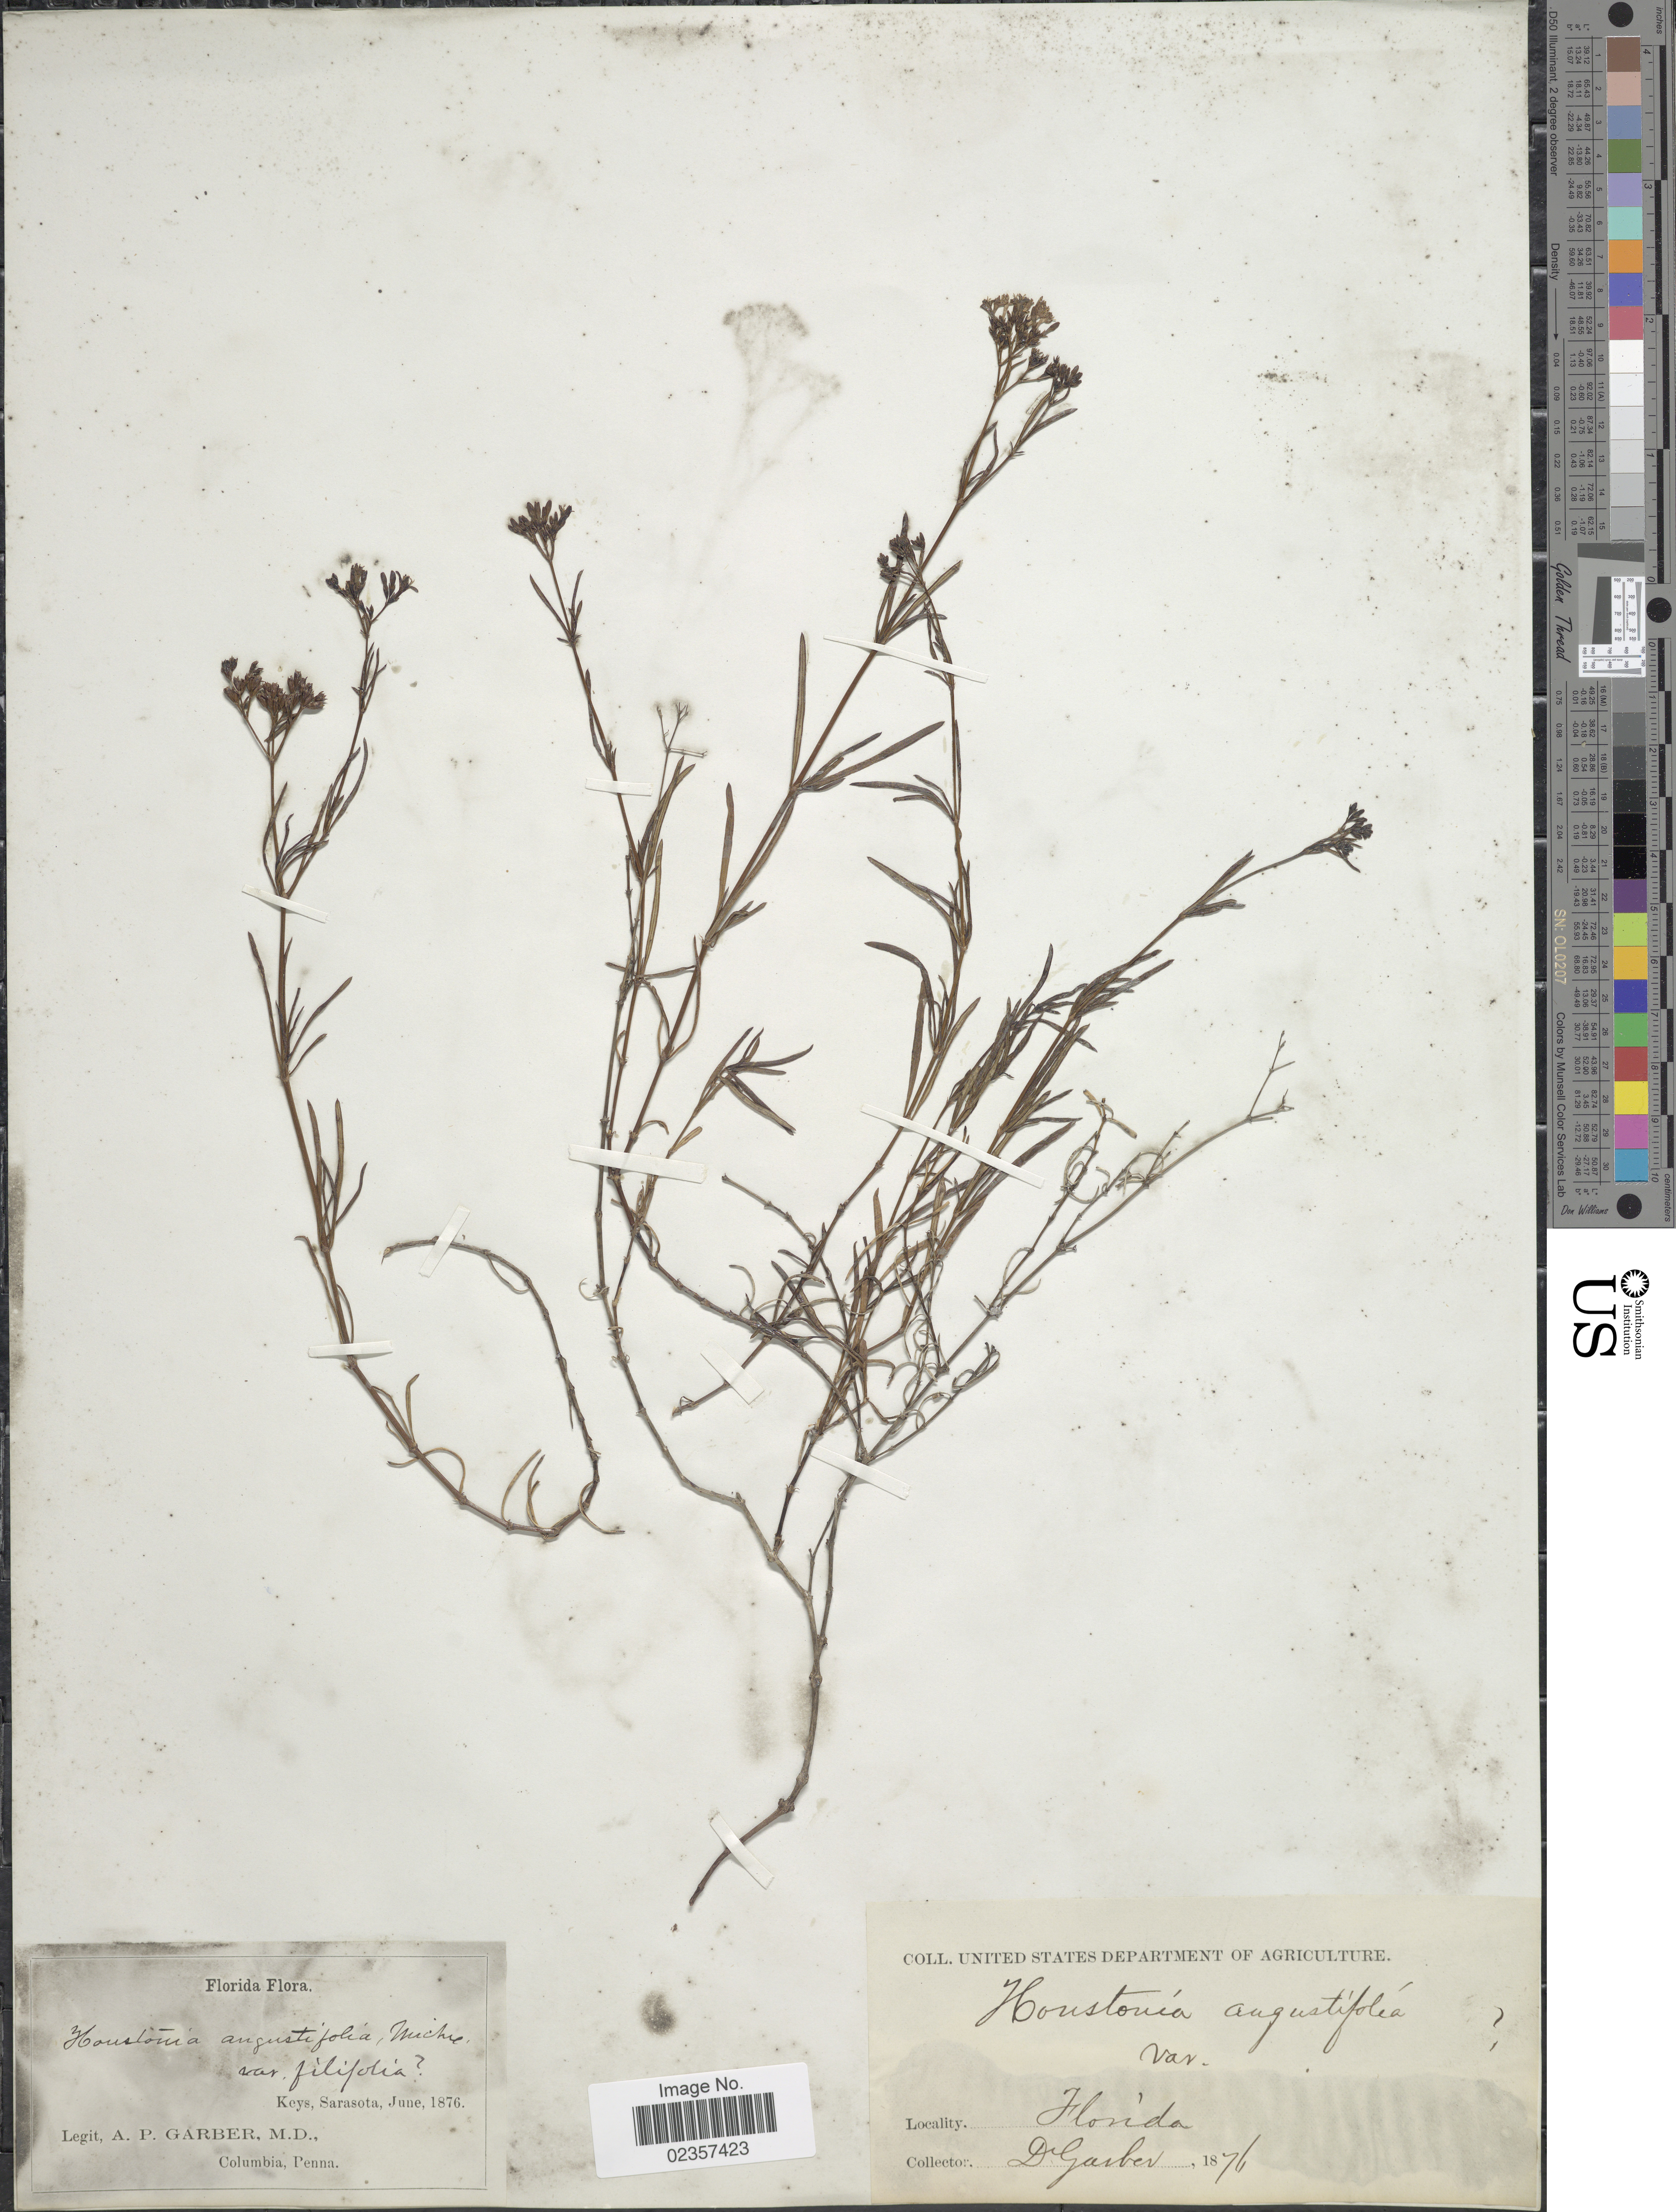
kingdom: Plantae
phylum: Tracheophyta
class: Magnoliopsida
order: Gentianales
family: Rubiaceae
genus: Houstonia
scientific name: Houstonia nigricans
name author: (Lam.) Fernald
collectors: A. P. Garber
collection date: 1876-06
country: United States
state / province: Florida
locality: Keys, Sarasota